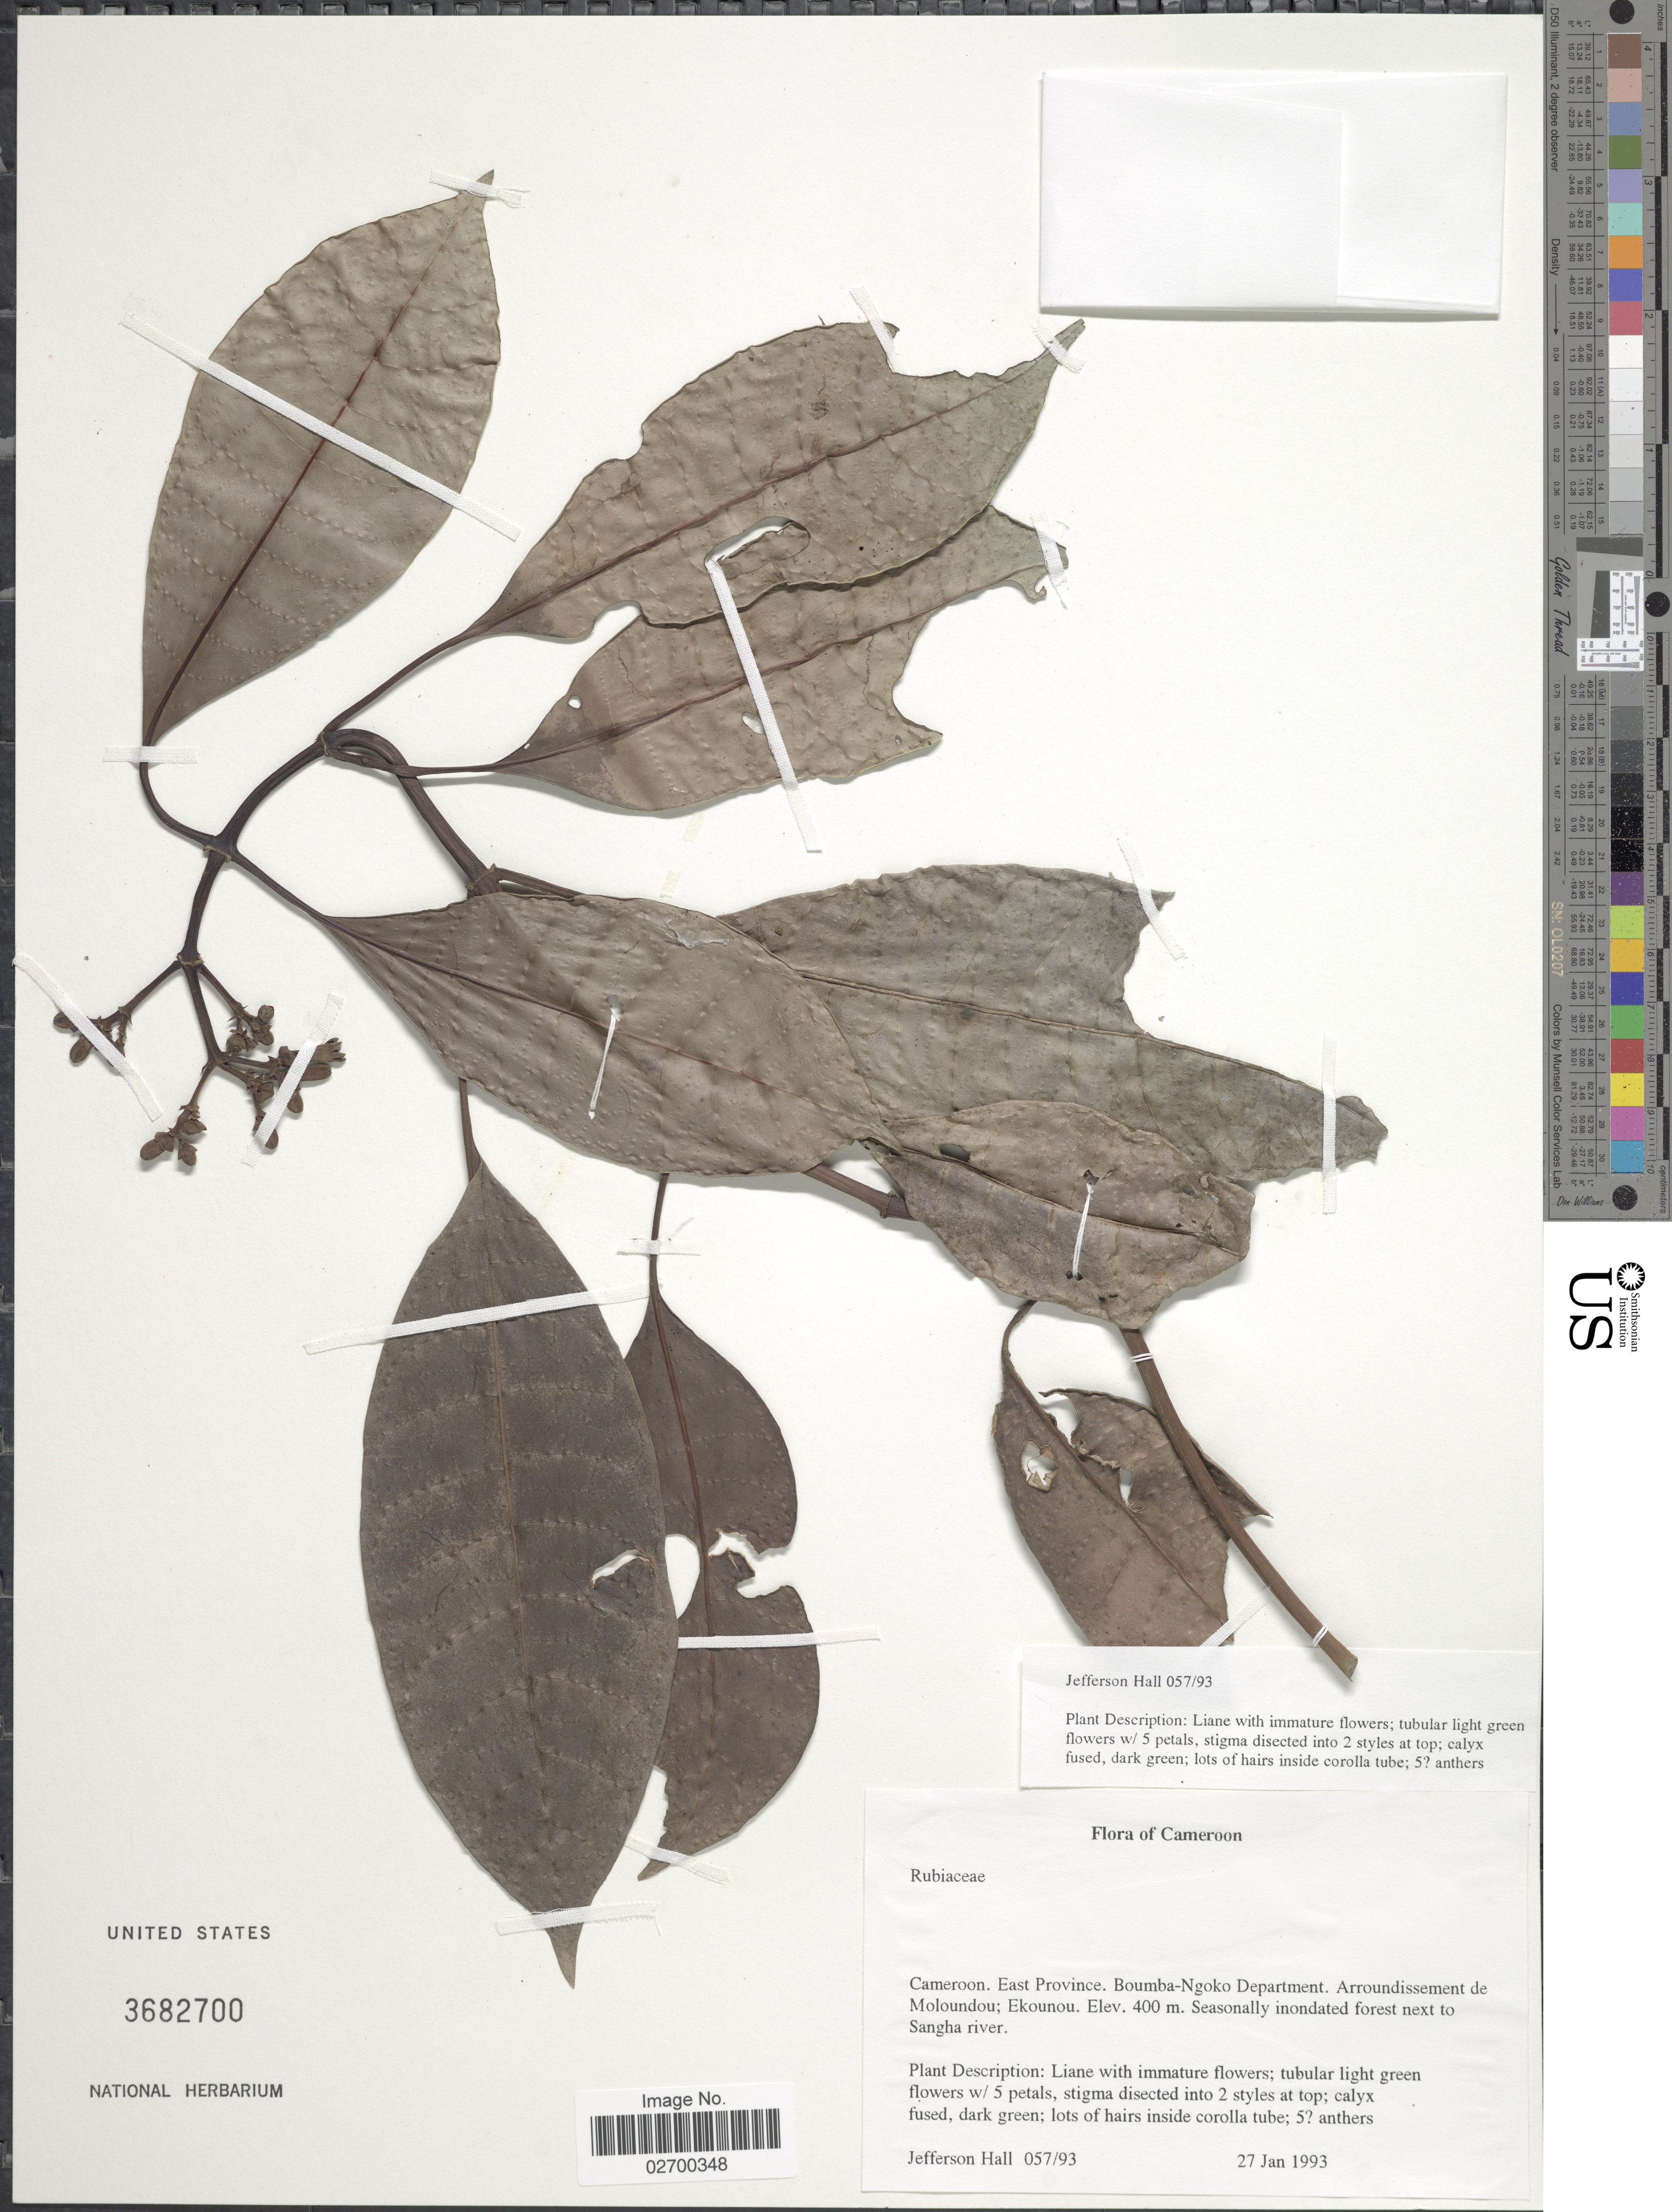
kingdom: Plantae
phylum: Tracheophyta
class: Magnoliopsida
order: Gentianales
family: Rubiaceae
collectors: J. Hall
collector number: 057/93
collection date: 1993-01-27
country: Cameroon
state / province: Est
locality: East Province. Boumba-Ngoko Department. Arroundissement de Moloundou; Ekounou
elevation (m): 400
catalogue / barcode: US 3682700